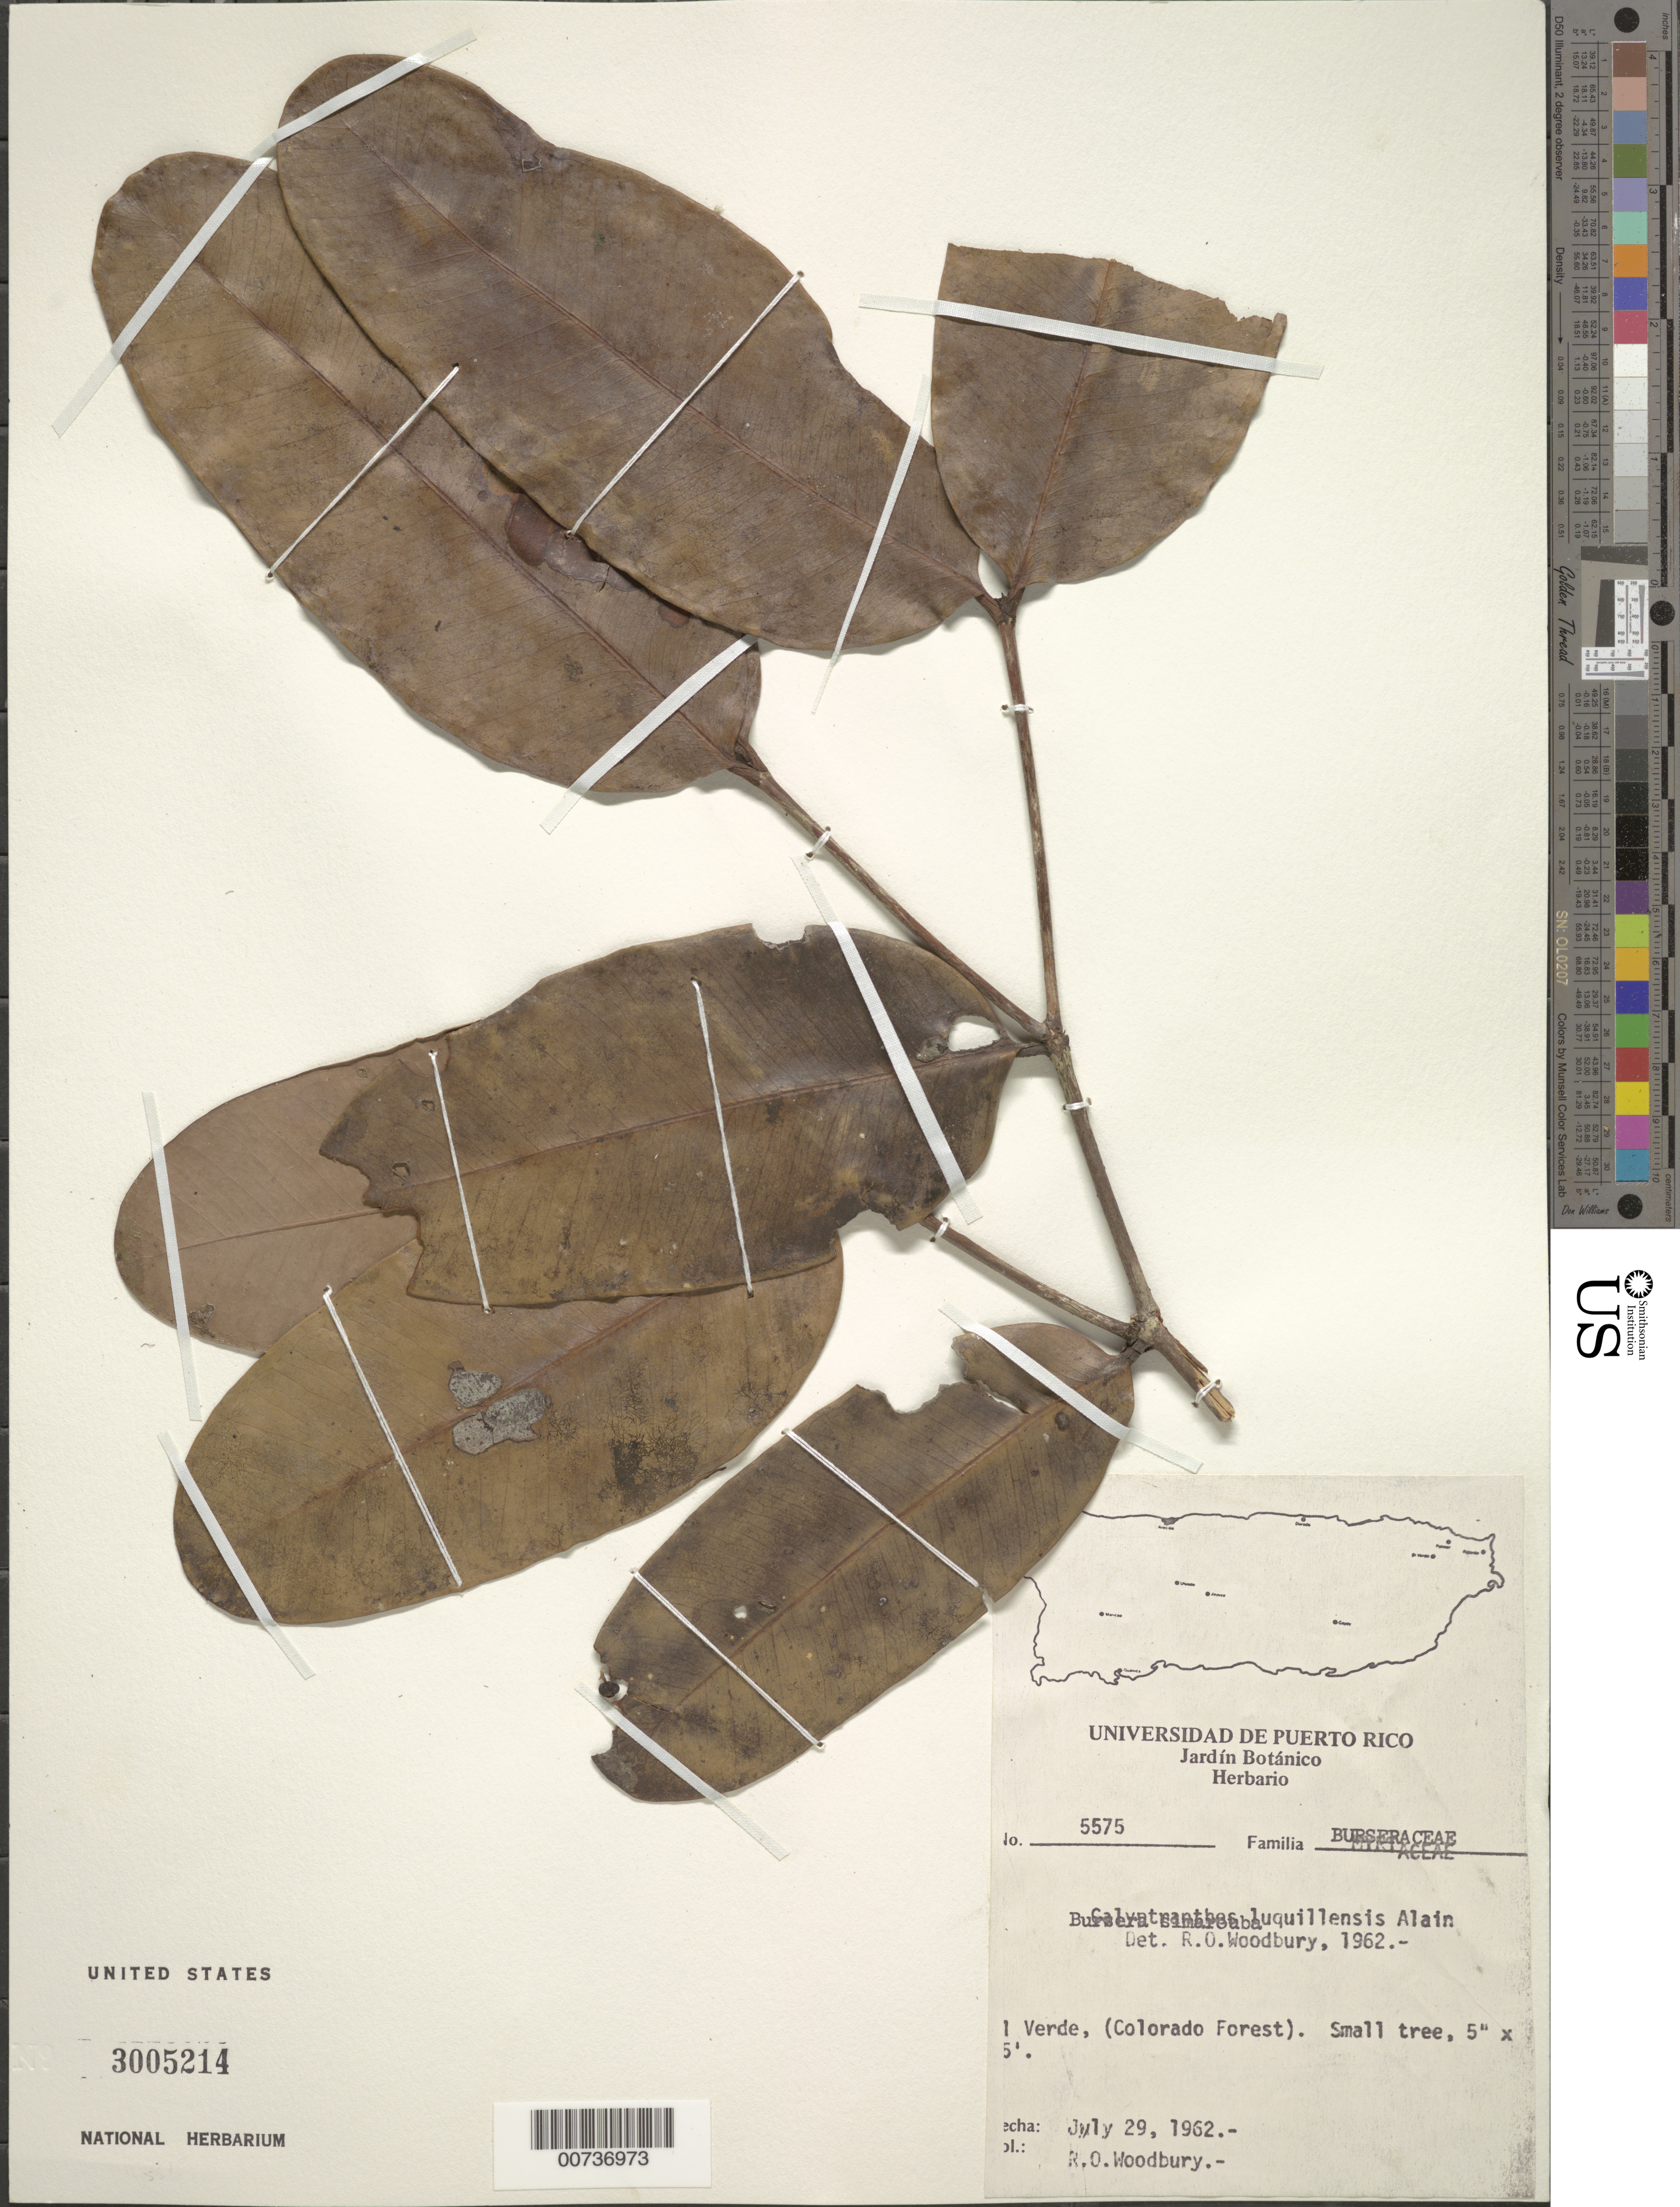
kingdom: Plantae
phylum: Tracheophyta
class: Magnoliopsida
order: Myrtales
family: Myrtaceae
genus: Myrcia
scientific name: Myrcia luquillensis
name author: (Alain) E. Lucas & A.R. Lourenço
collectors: R. O. Woodbury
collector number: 5575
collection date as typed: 29 Jul 1962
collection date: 1962-07-29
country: Puerto Rico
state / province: Río Grande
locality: El Verde (Colorado forest)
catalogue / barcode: US 3005214